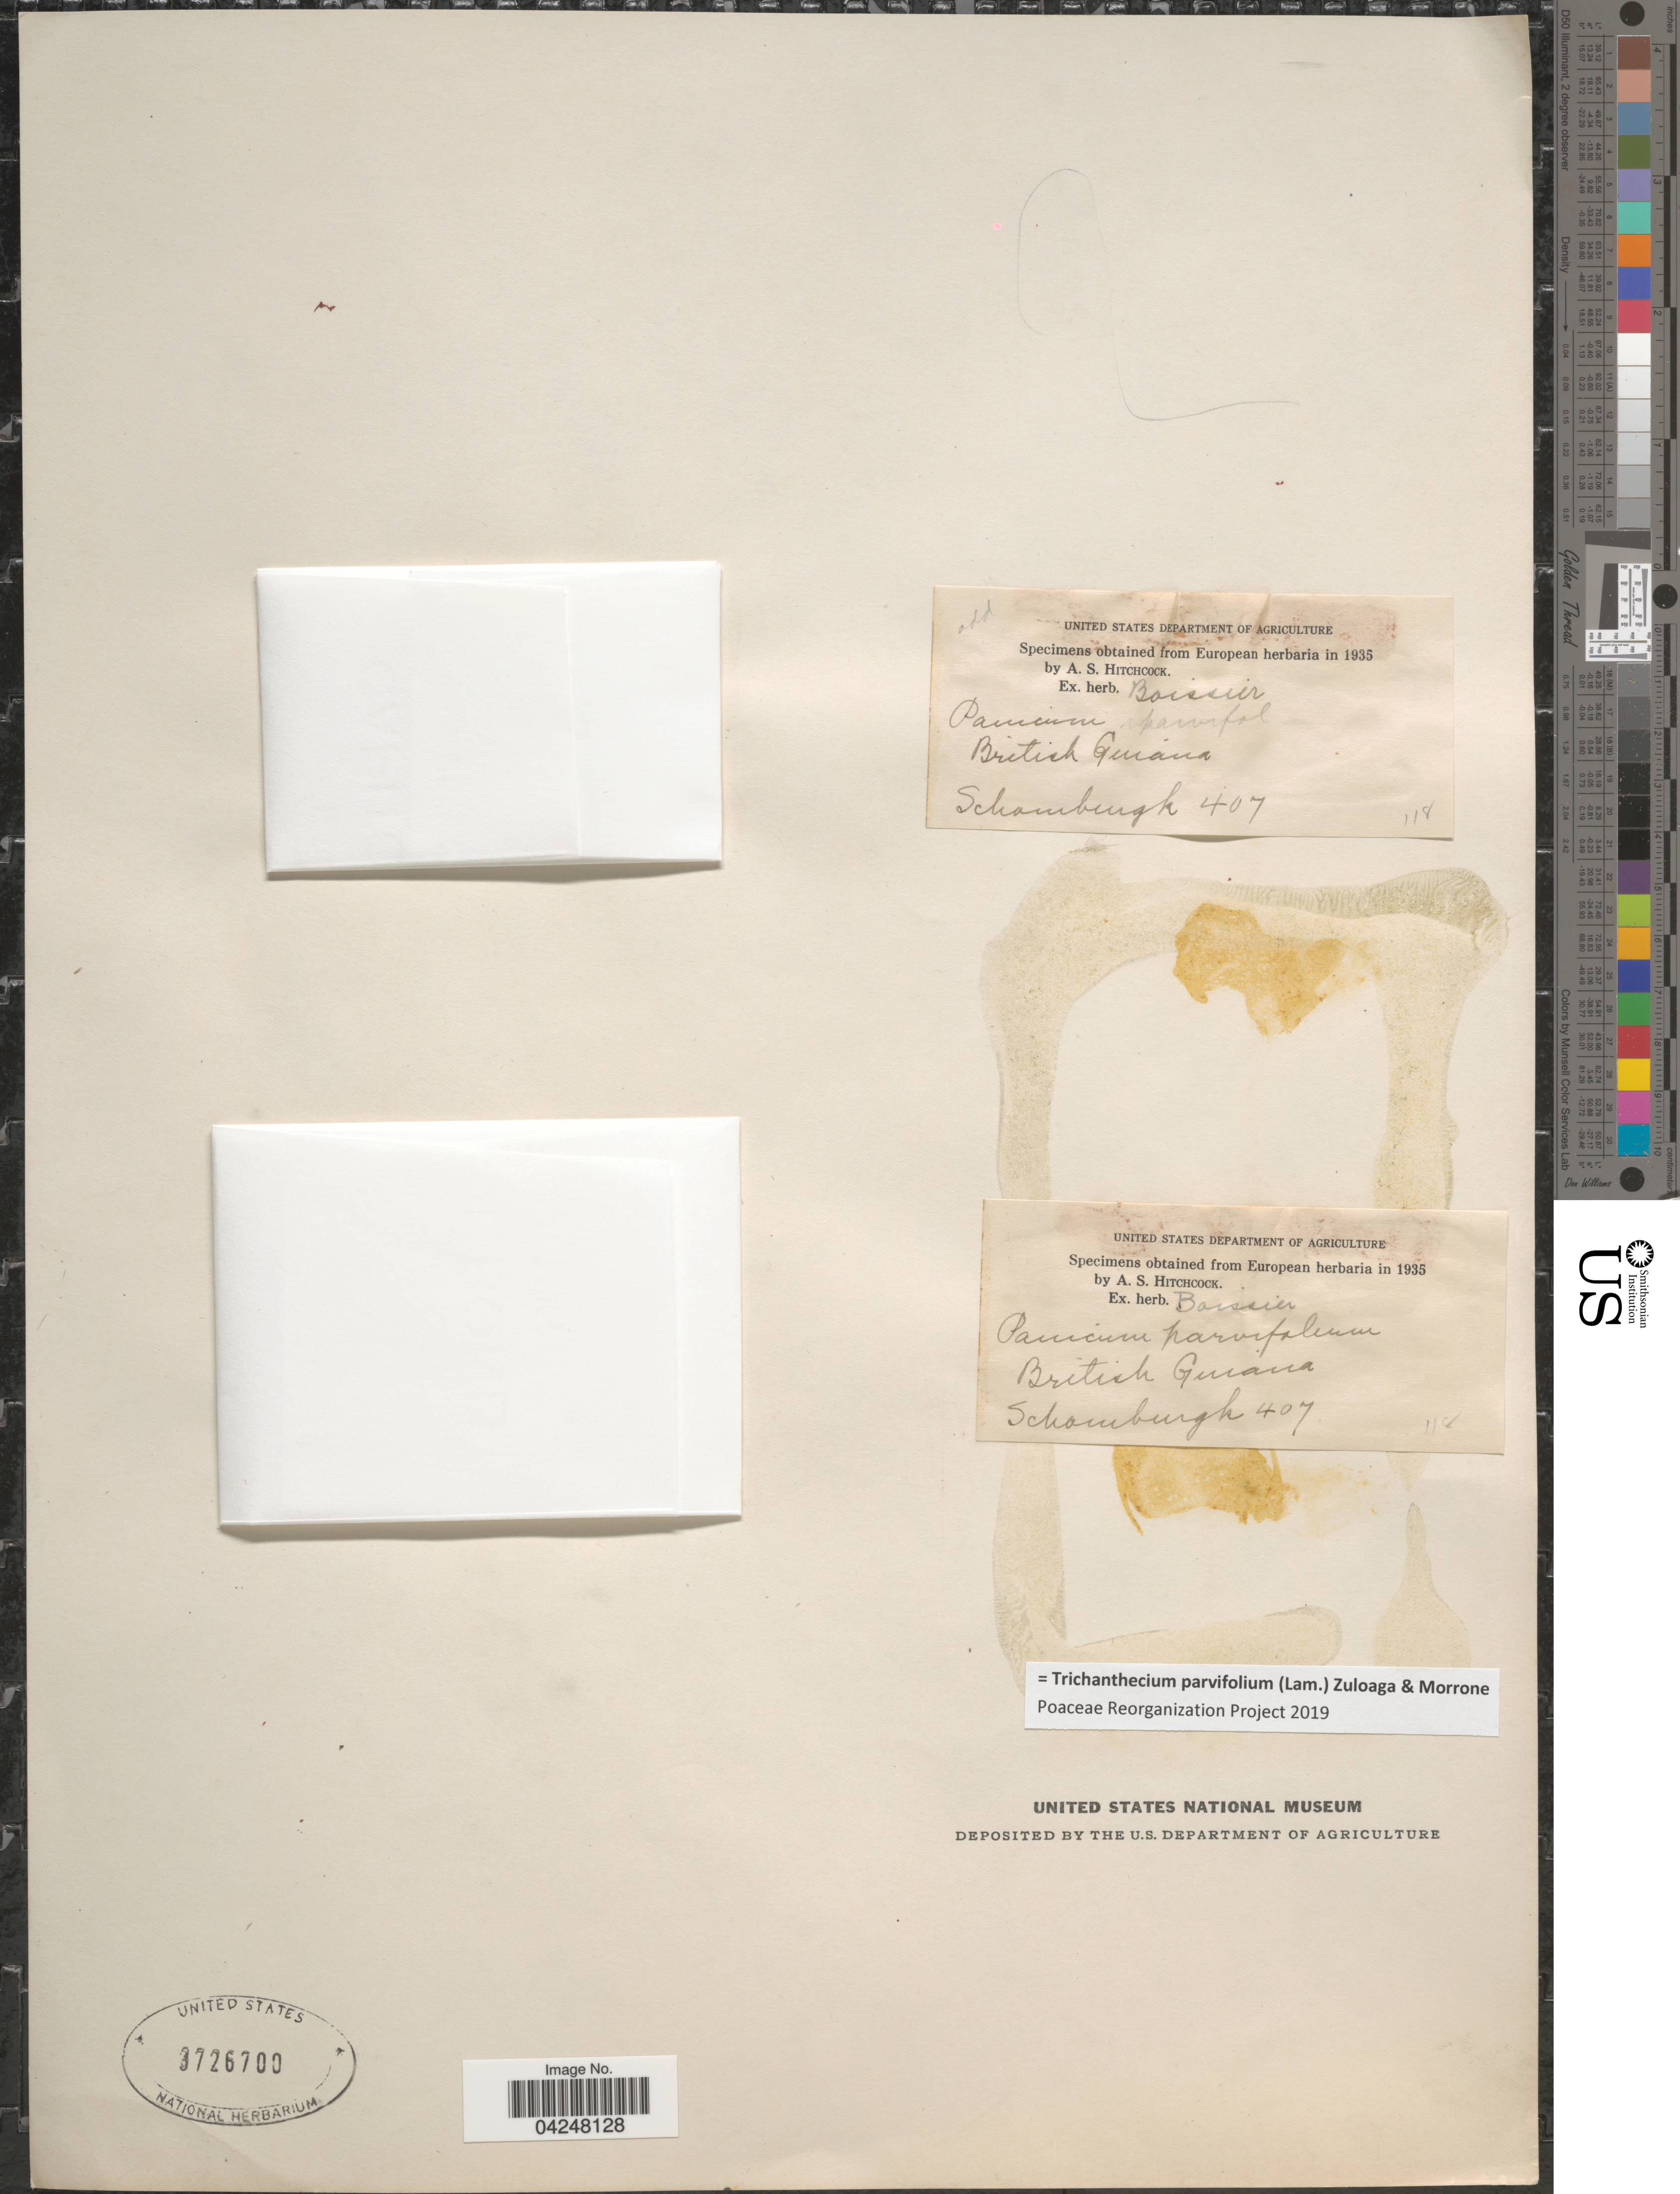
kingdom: Plantae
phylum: Tracheophyta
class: Liliopsida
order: Poales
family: Poaceae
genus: Trichanthecium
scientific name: Trichanthecium parvifolium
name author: (Lam.) Zuloaga & Morrone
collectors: -- Schomburgk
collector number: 407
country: Guyana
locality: British Guiana.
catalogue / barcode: US 3726700